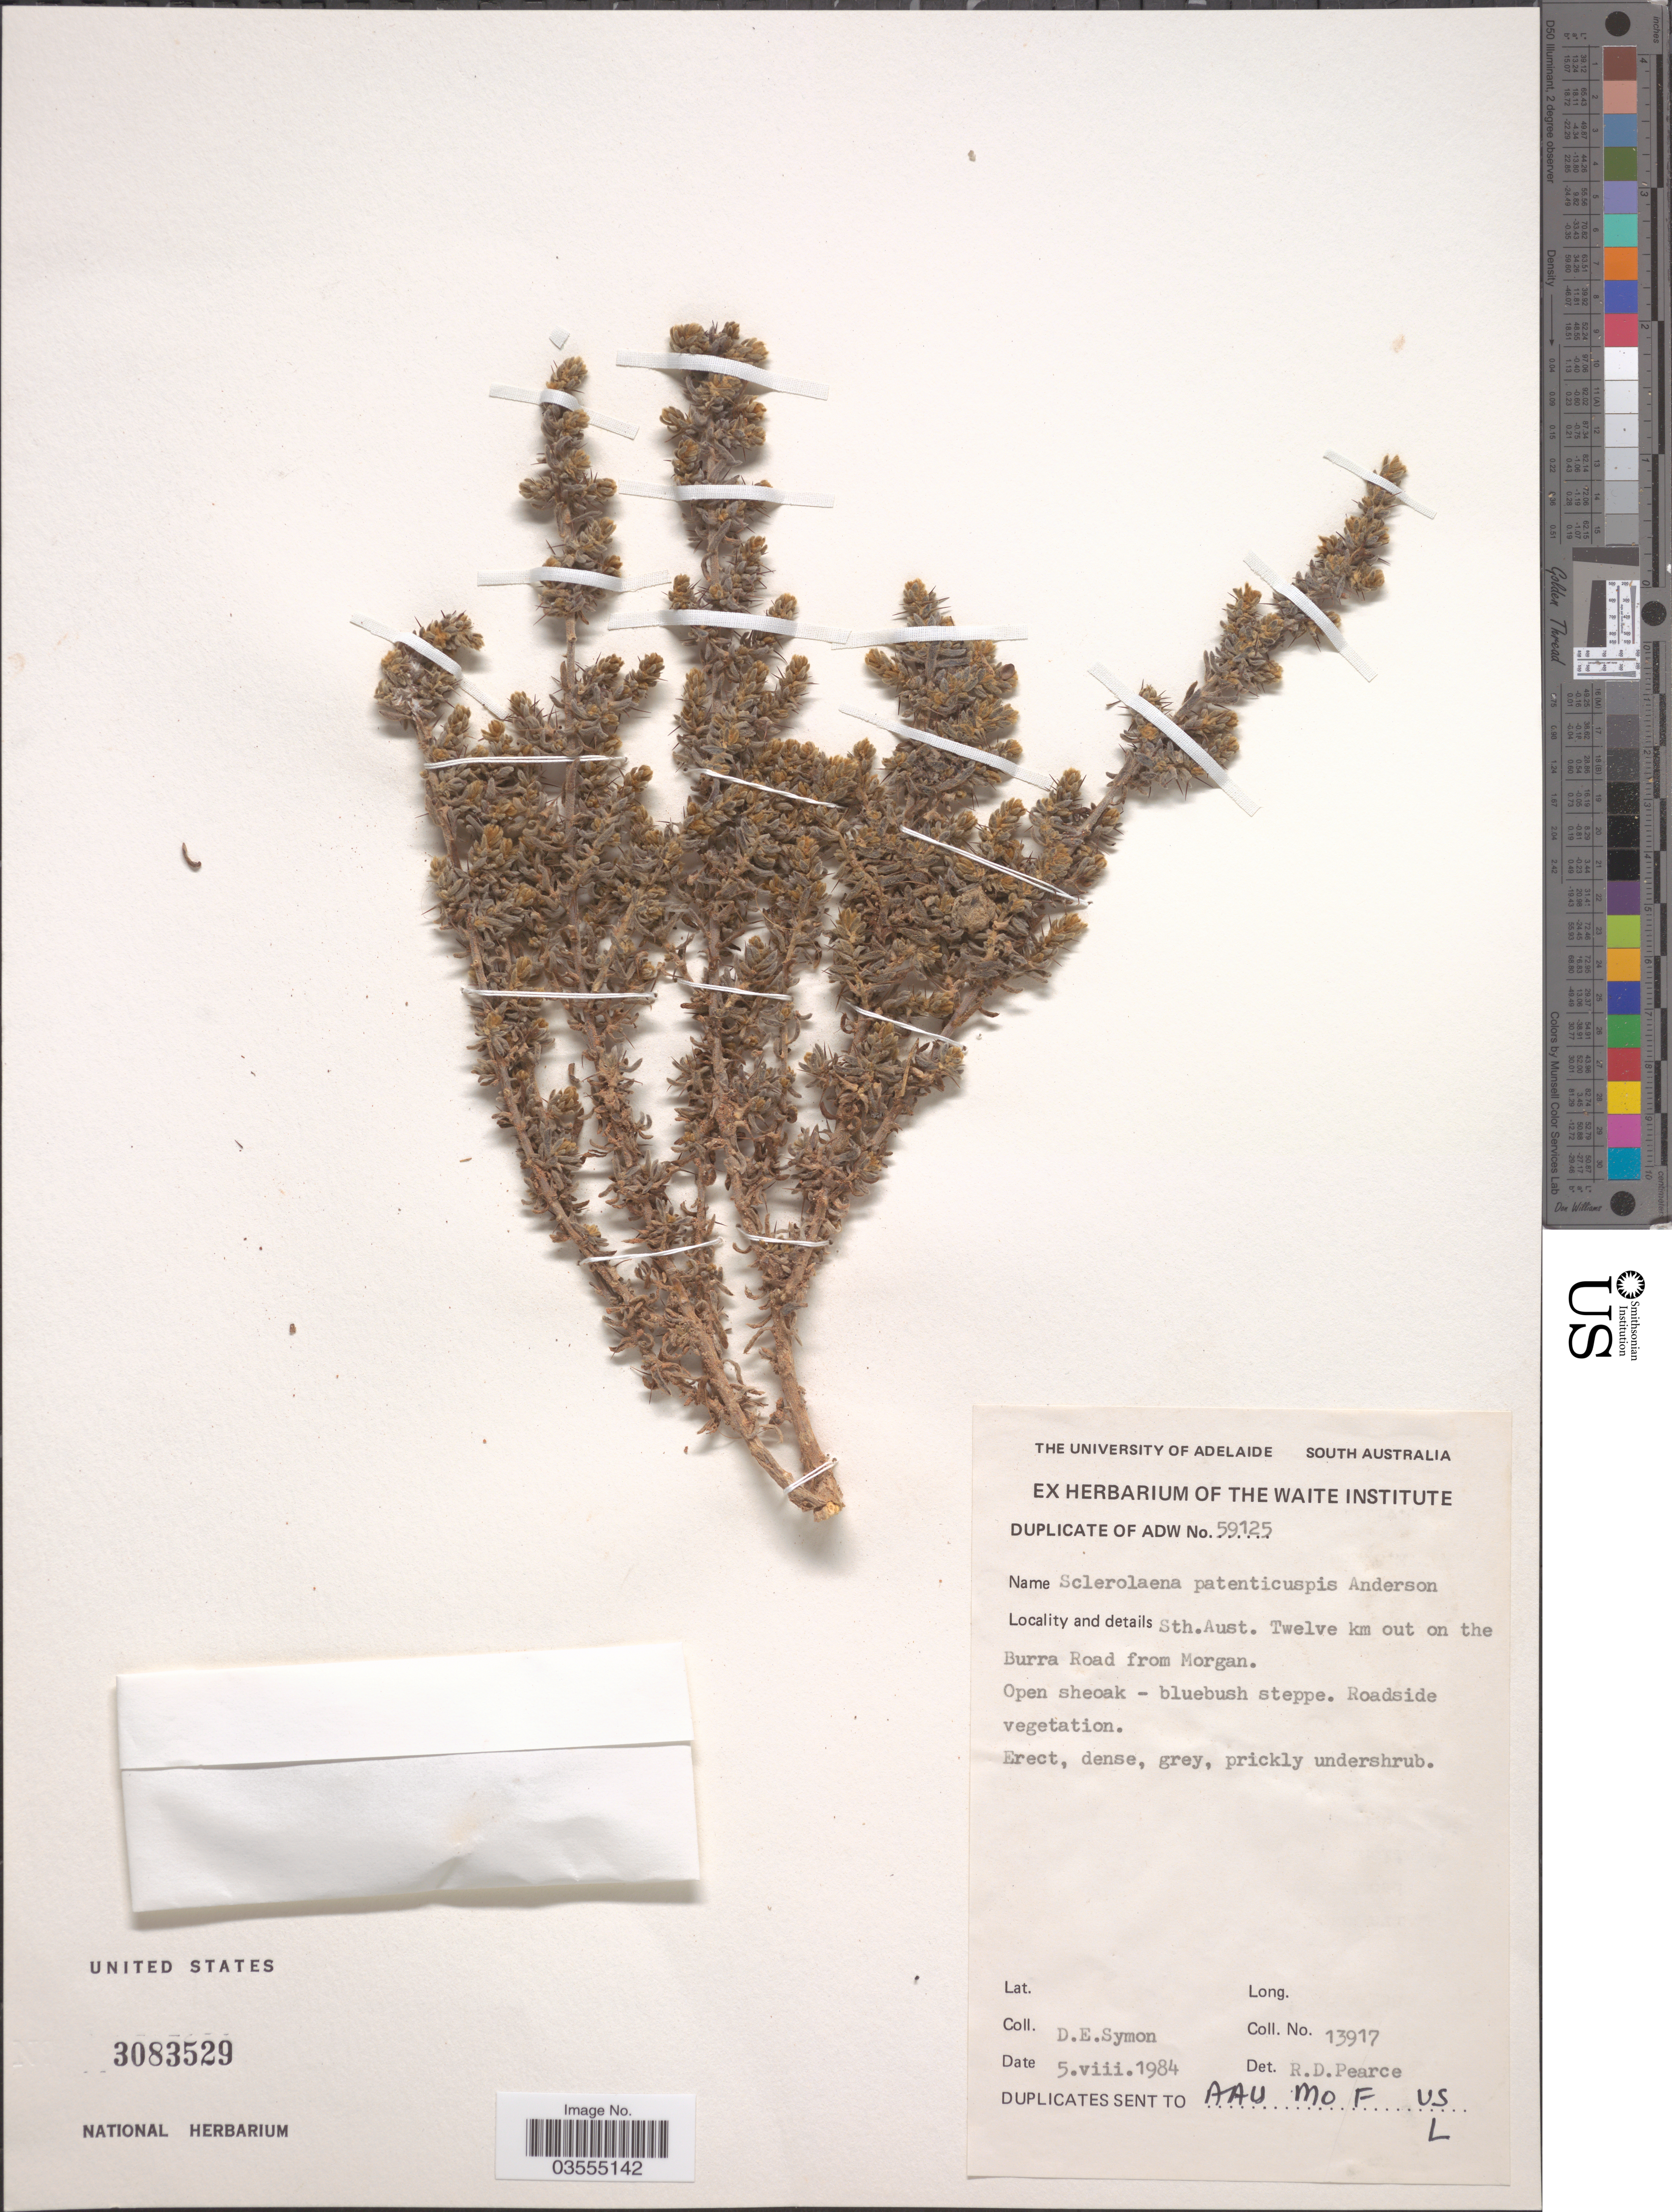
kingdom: Plantae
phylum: Tracheophyta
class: Magnoliopsida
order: Caryophyllales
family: Amaranthaceae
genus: Sclerolaena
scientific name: Sclerolaena patenticuspis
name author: (R.H. Anderson) Ulbr.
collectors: D. Symon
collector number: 13917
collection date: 1984-08-05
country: Australia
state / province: South Australia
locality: Twelve km out on the Burra Road from Morgan.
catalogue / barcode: US 3083529